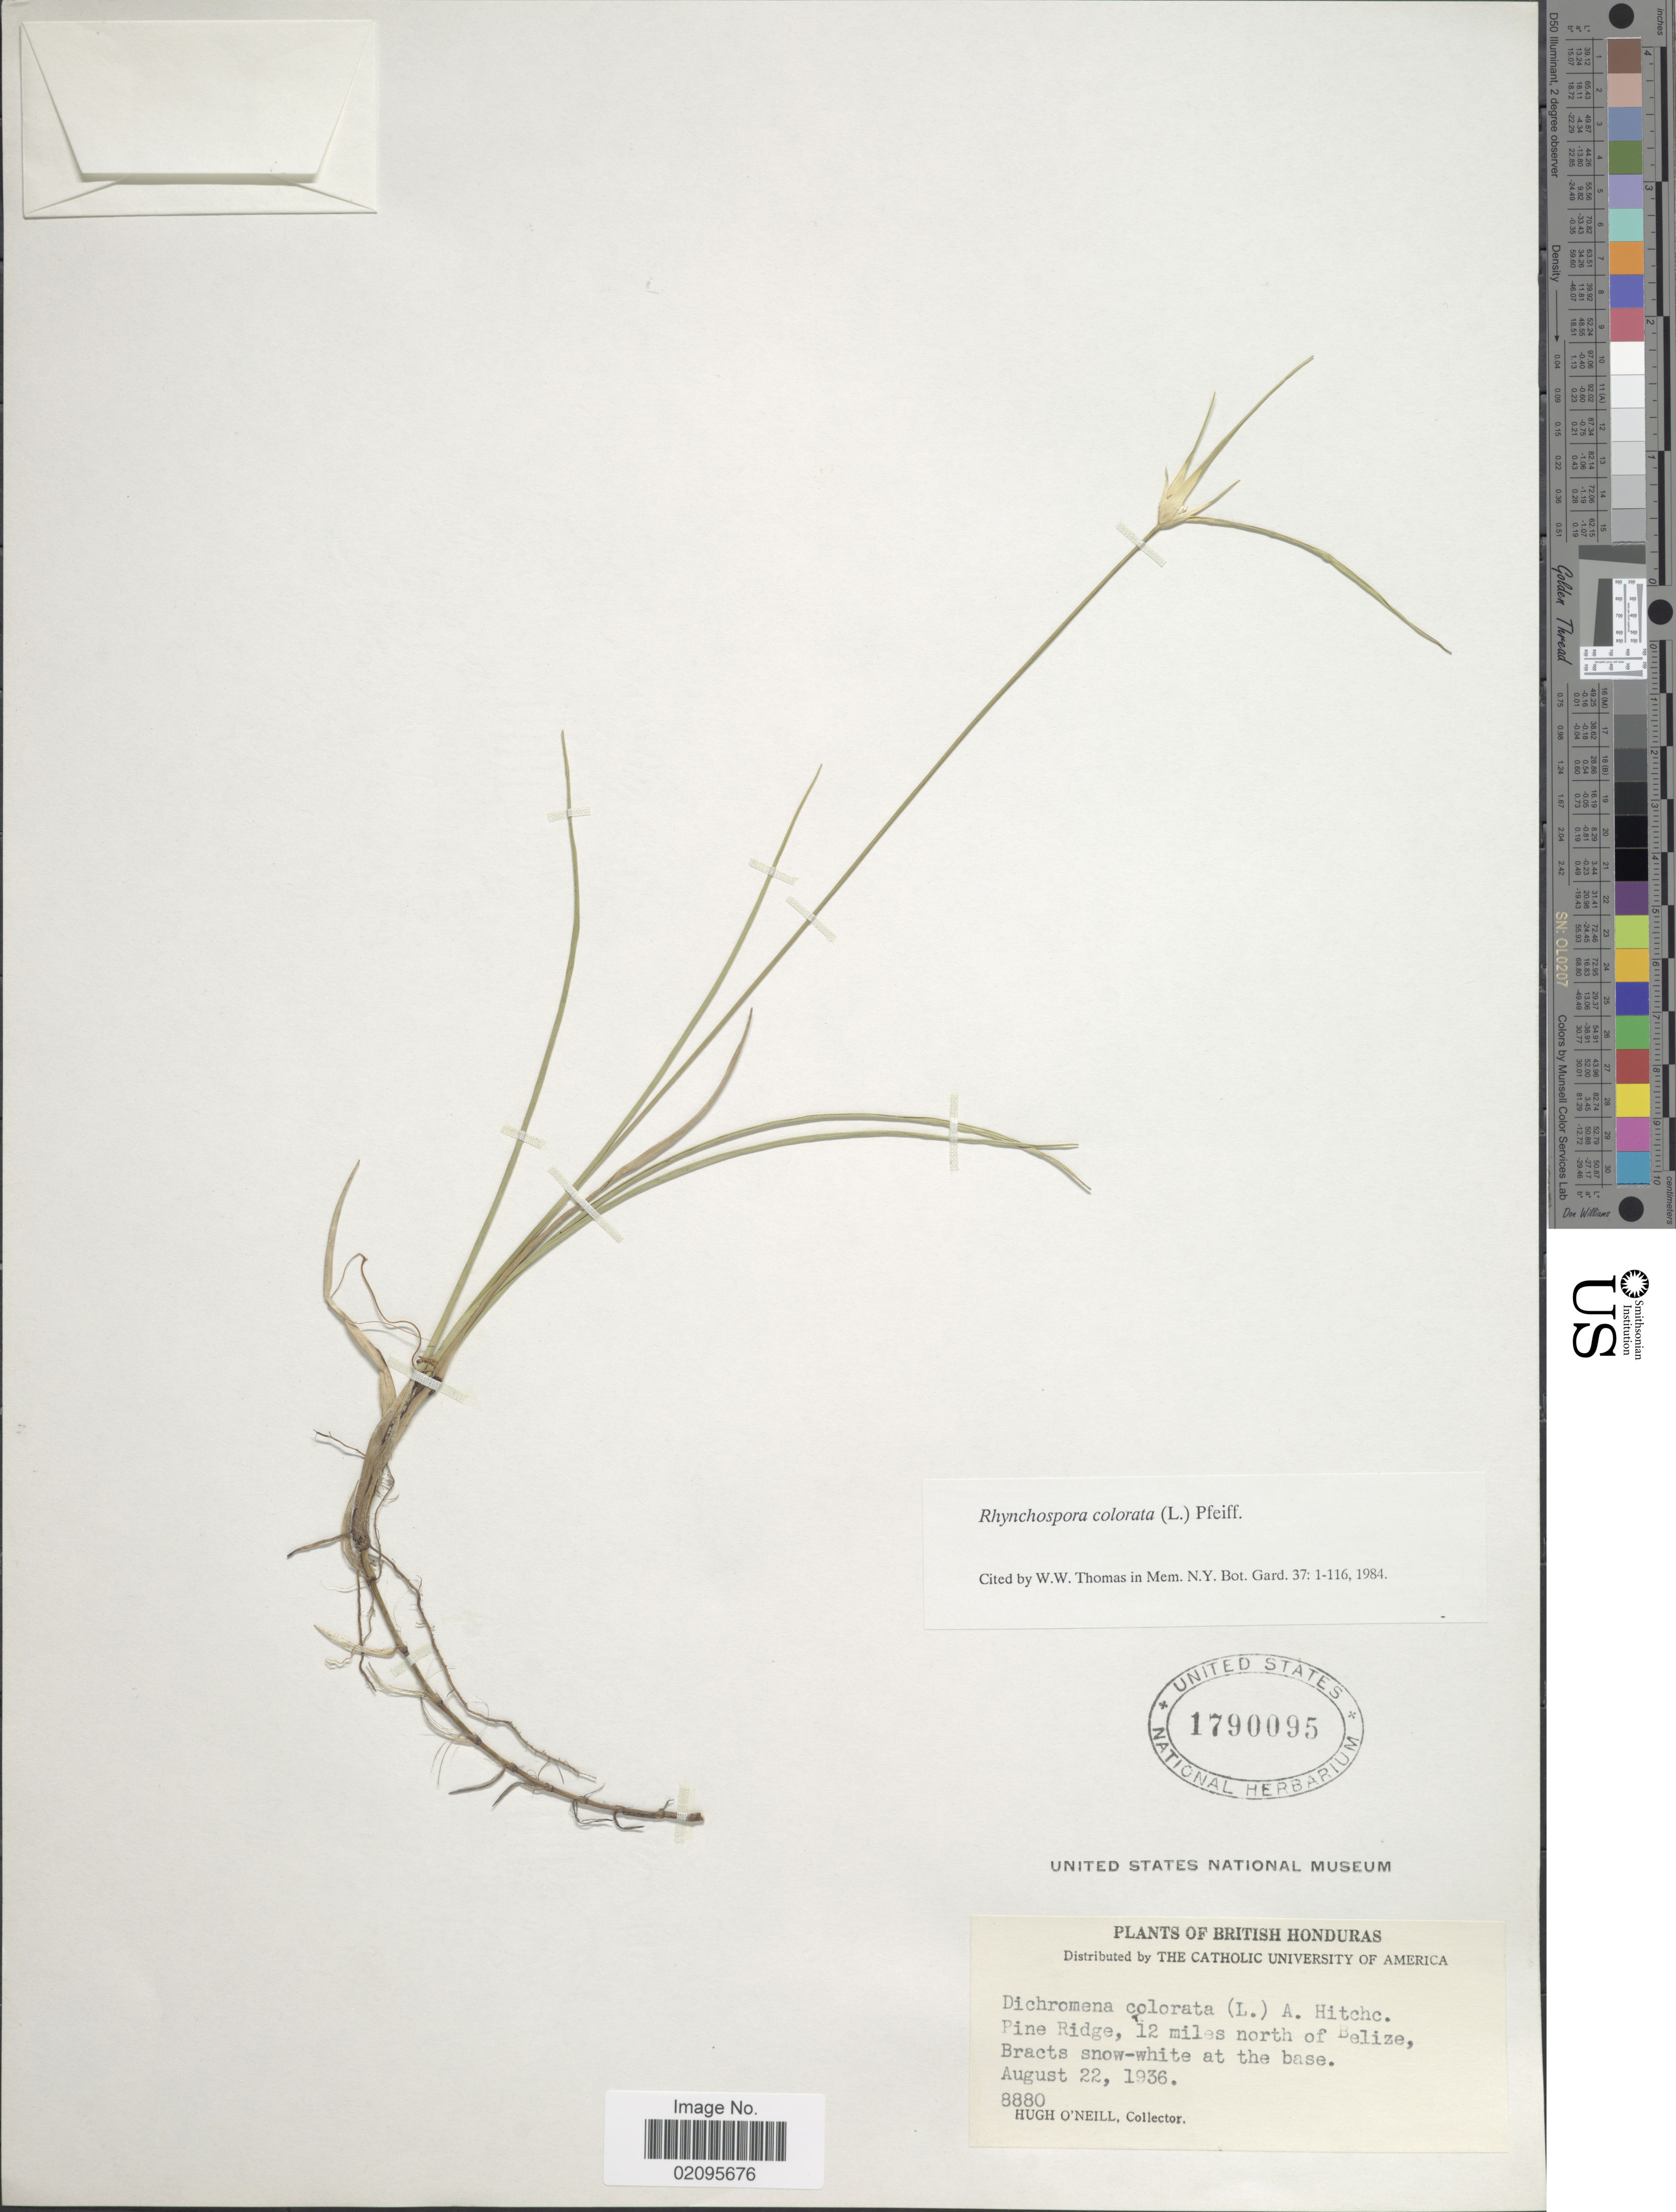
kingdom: Plantae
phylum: Tracheophyta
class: Liliopsida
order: Poales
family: Cyperaceae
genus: Rhynchospora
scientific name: Rhynchospora colorata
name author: (L.) H. Pfeiff.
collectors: H. O'Neill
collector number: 8880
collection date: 1936-08-22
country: Belize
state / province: Belize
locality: British Honduras, Pine Ridge, 12 miles north of Belize.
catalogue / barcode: US 1790095